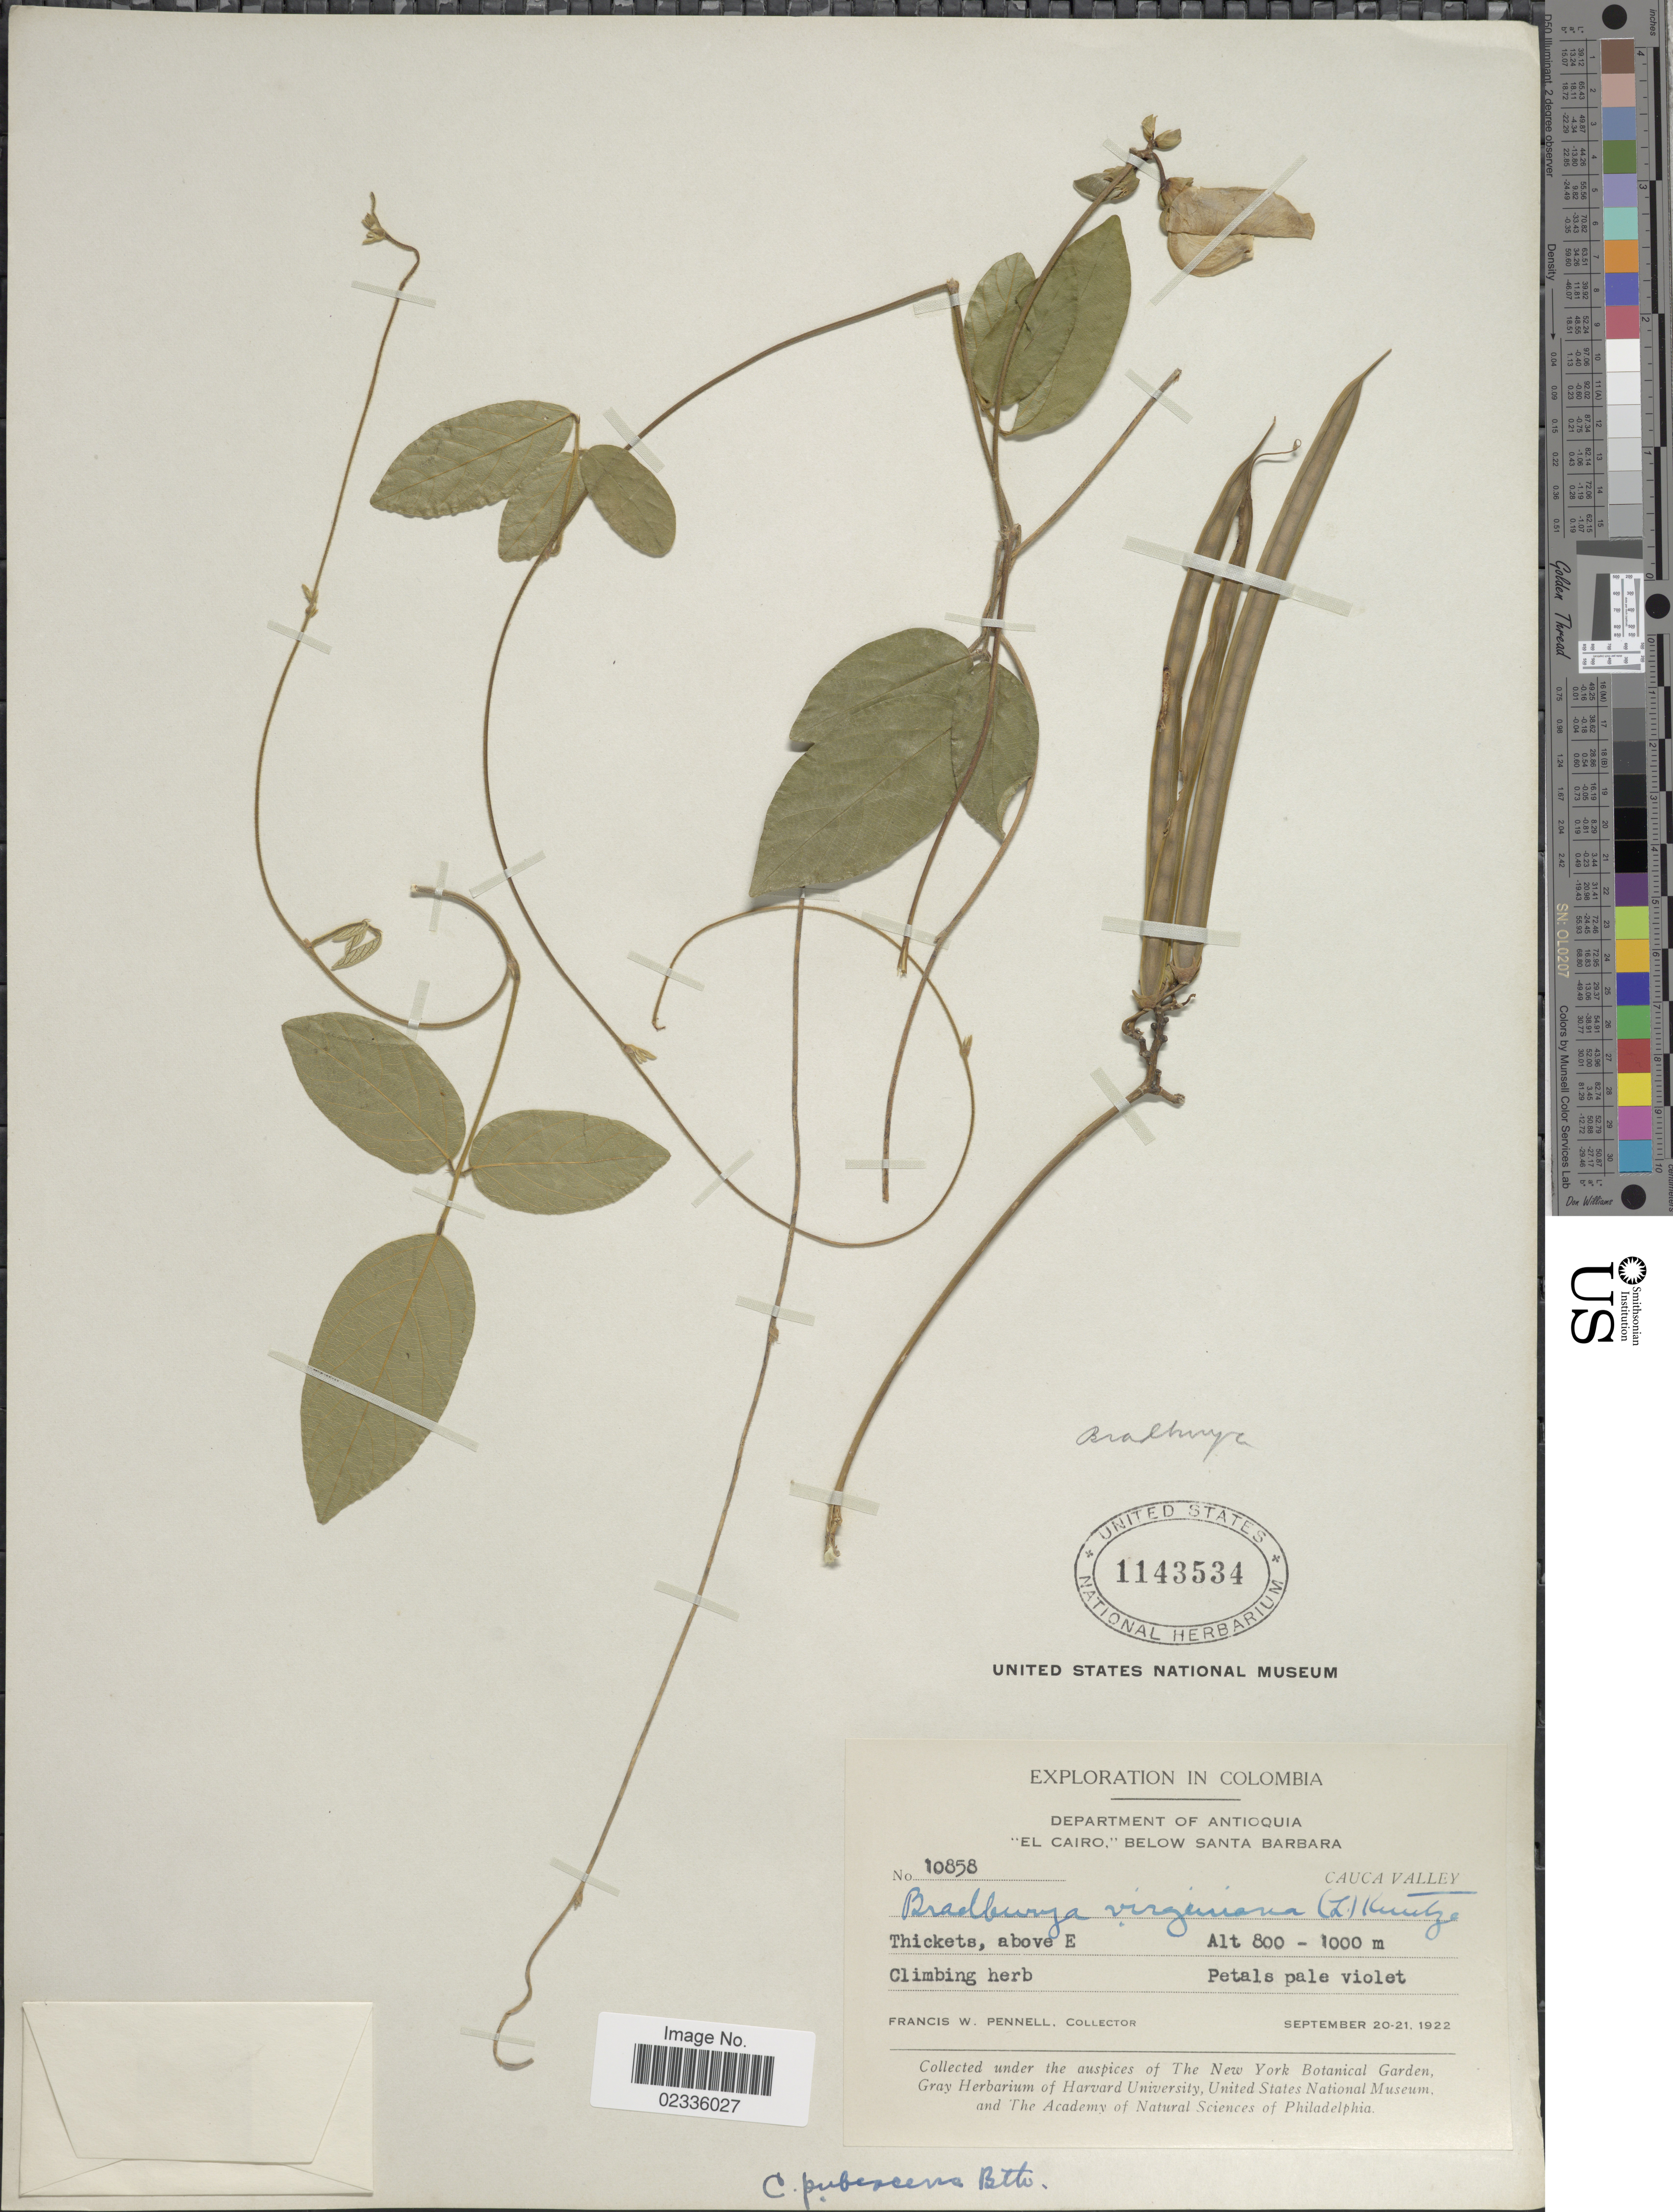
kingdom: Plantae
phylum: Tracheophyta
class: Magnoliopsida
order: Fabales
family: Fabaceae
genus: Centrosema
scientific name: Centrosema pubescens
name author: Benth.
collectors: F. W. Pennell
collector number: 10858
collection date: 1922-09-20/1922-09-21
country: Colombia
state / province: Antioquia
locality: El Cairo,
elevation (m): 800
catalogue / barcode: US 1143534